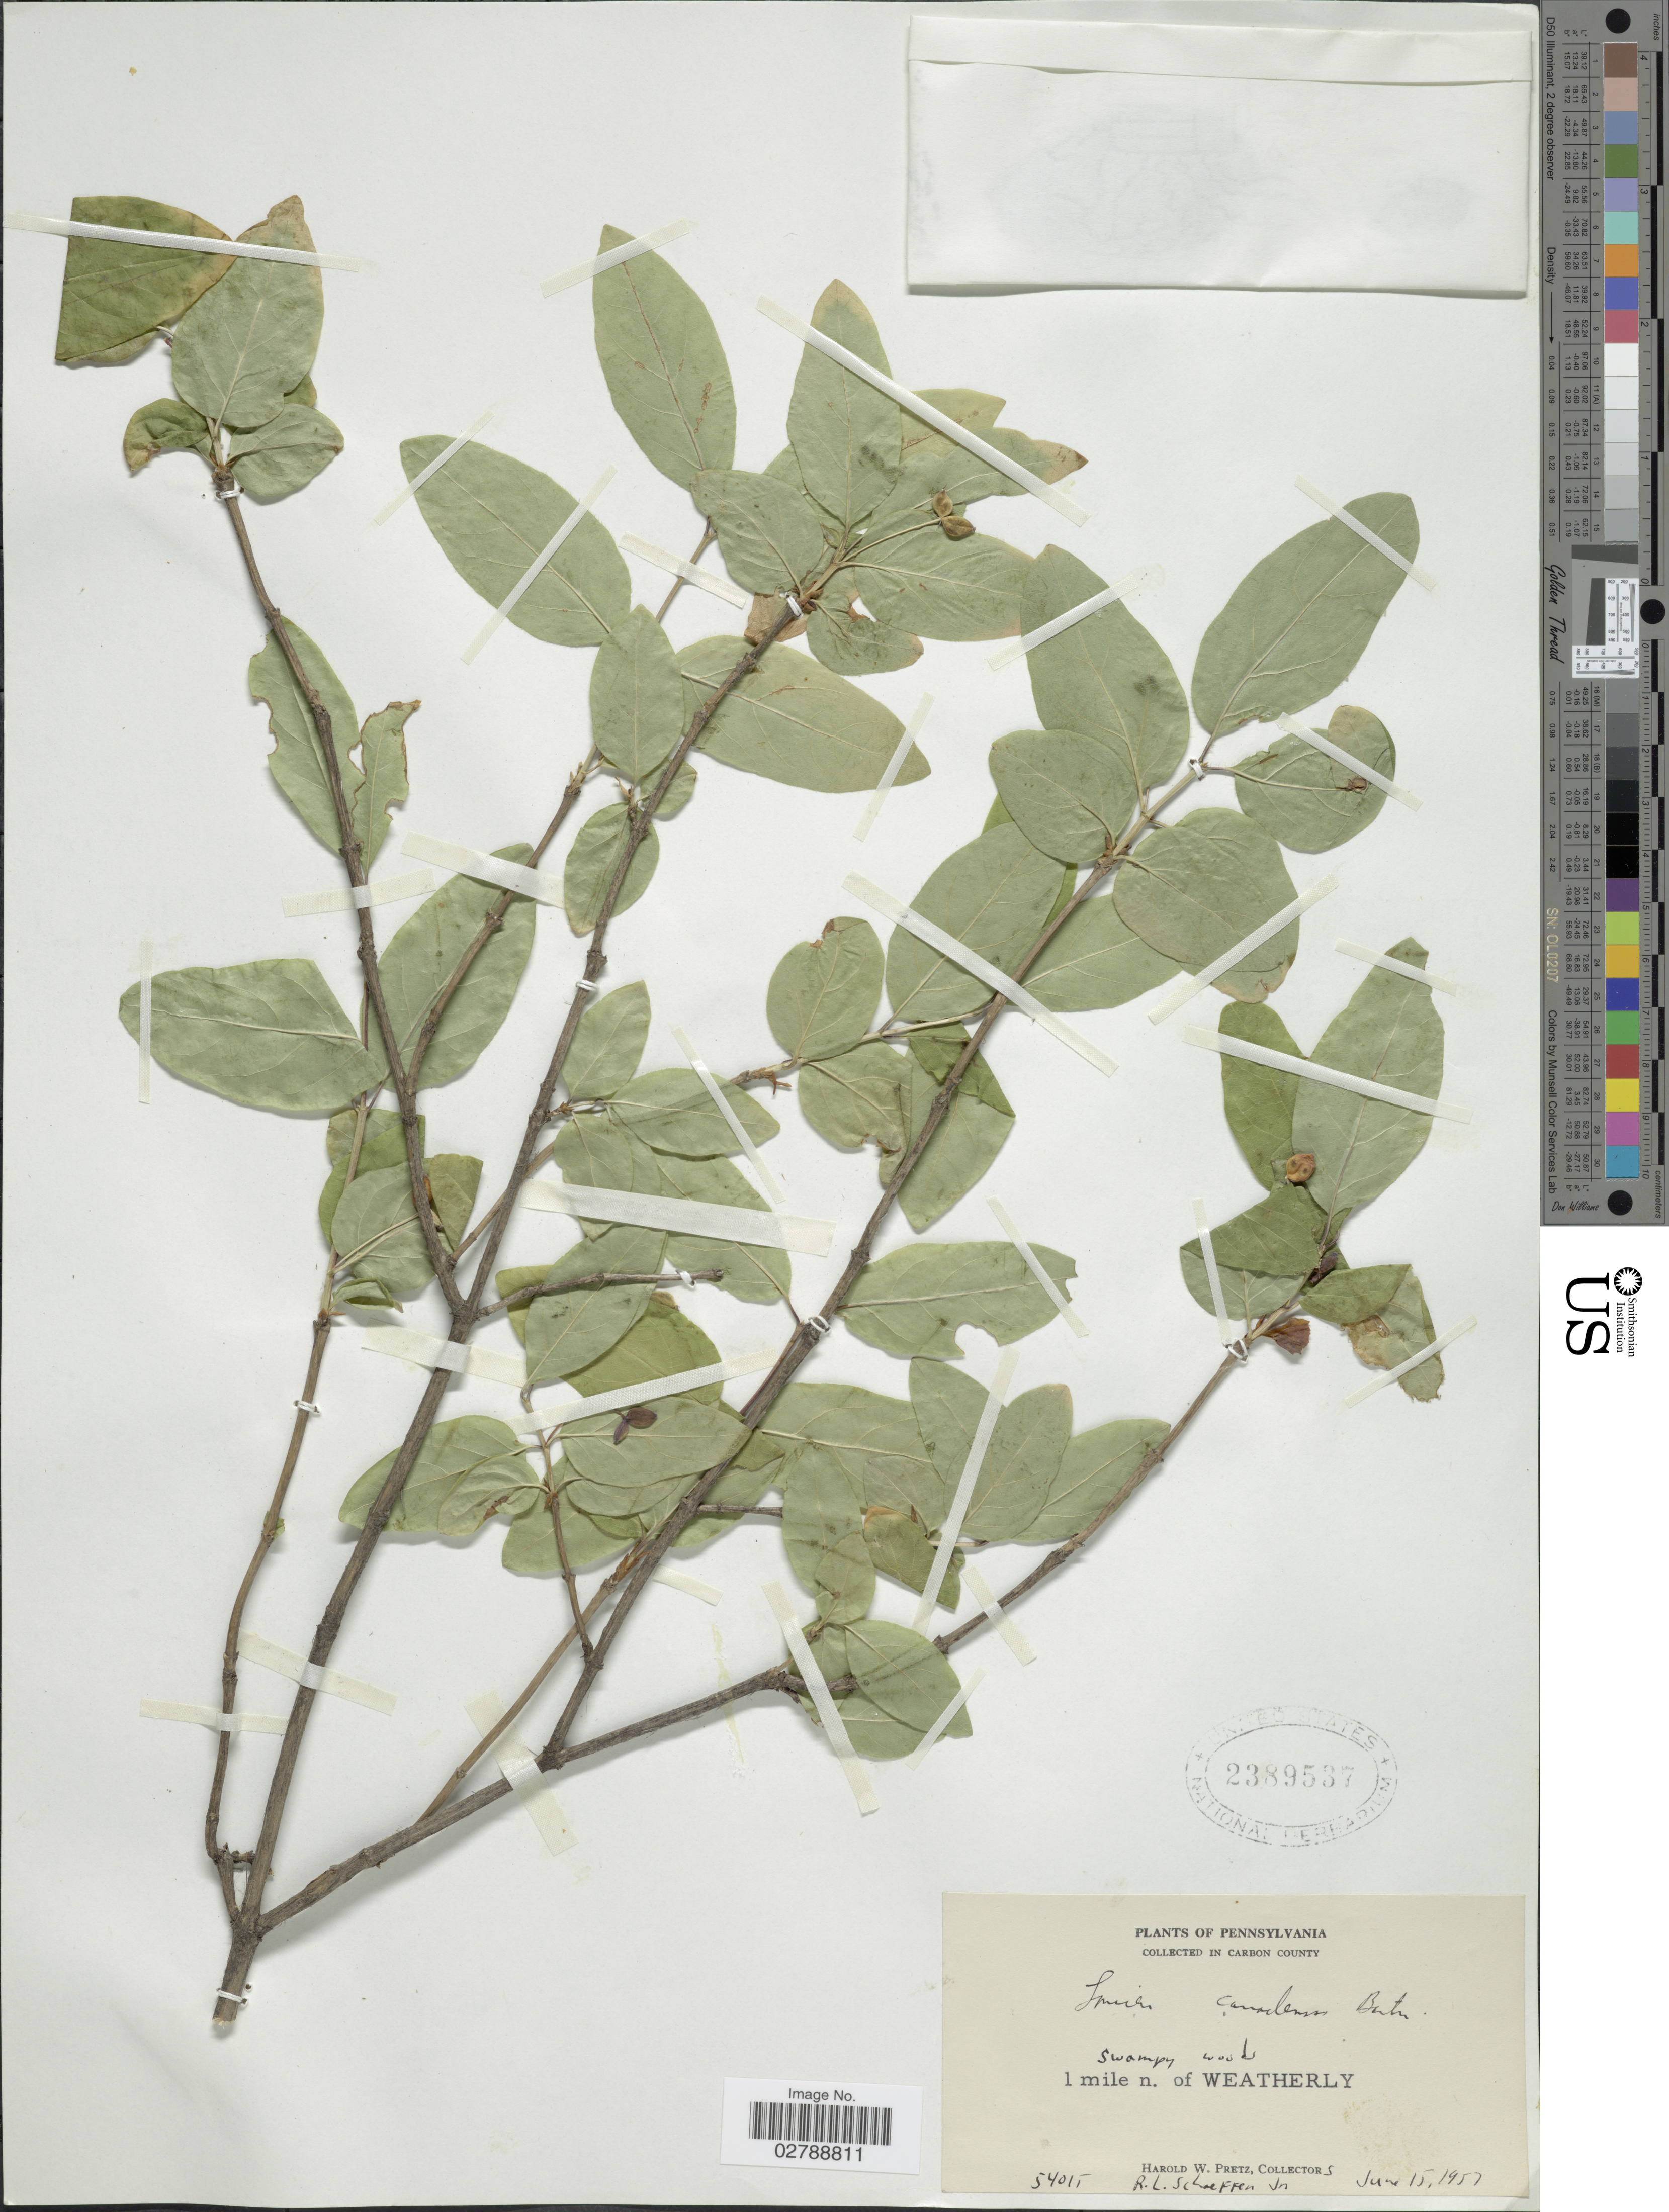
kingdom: Plantae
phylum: Tracheophyta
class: Magnoliopsida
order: Dipsacales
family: Caprifoliaceae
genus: Lonicera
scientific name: Lonicera canadensis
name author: Bartram & W. Bartram ex Marshall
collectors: H. W. Pretz & R. Schaeffer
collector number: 54015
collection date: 1957-06-15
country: United States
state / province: Pennsylvania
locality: Carbon County. 1 mile n. of Weatherly.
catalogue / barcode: US 2389537